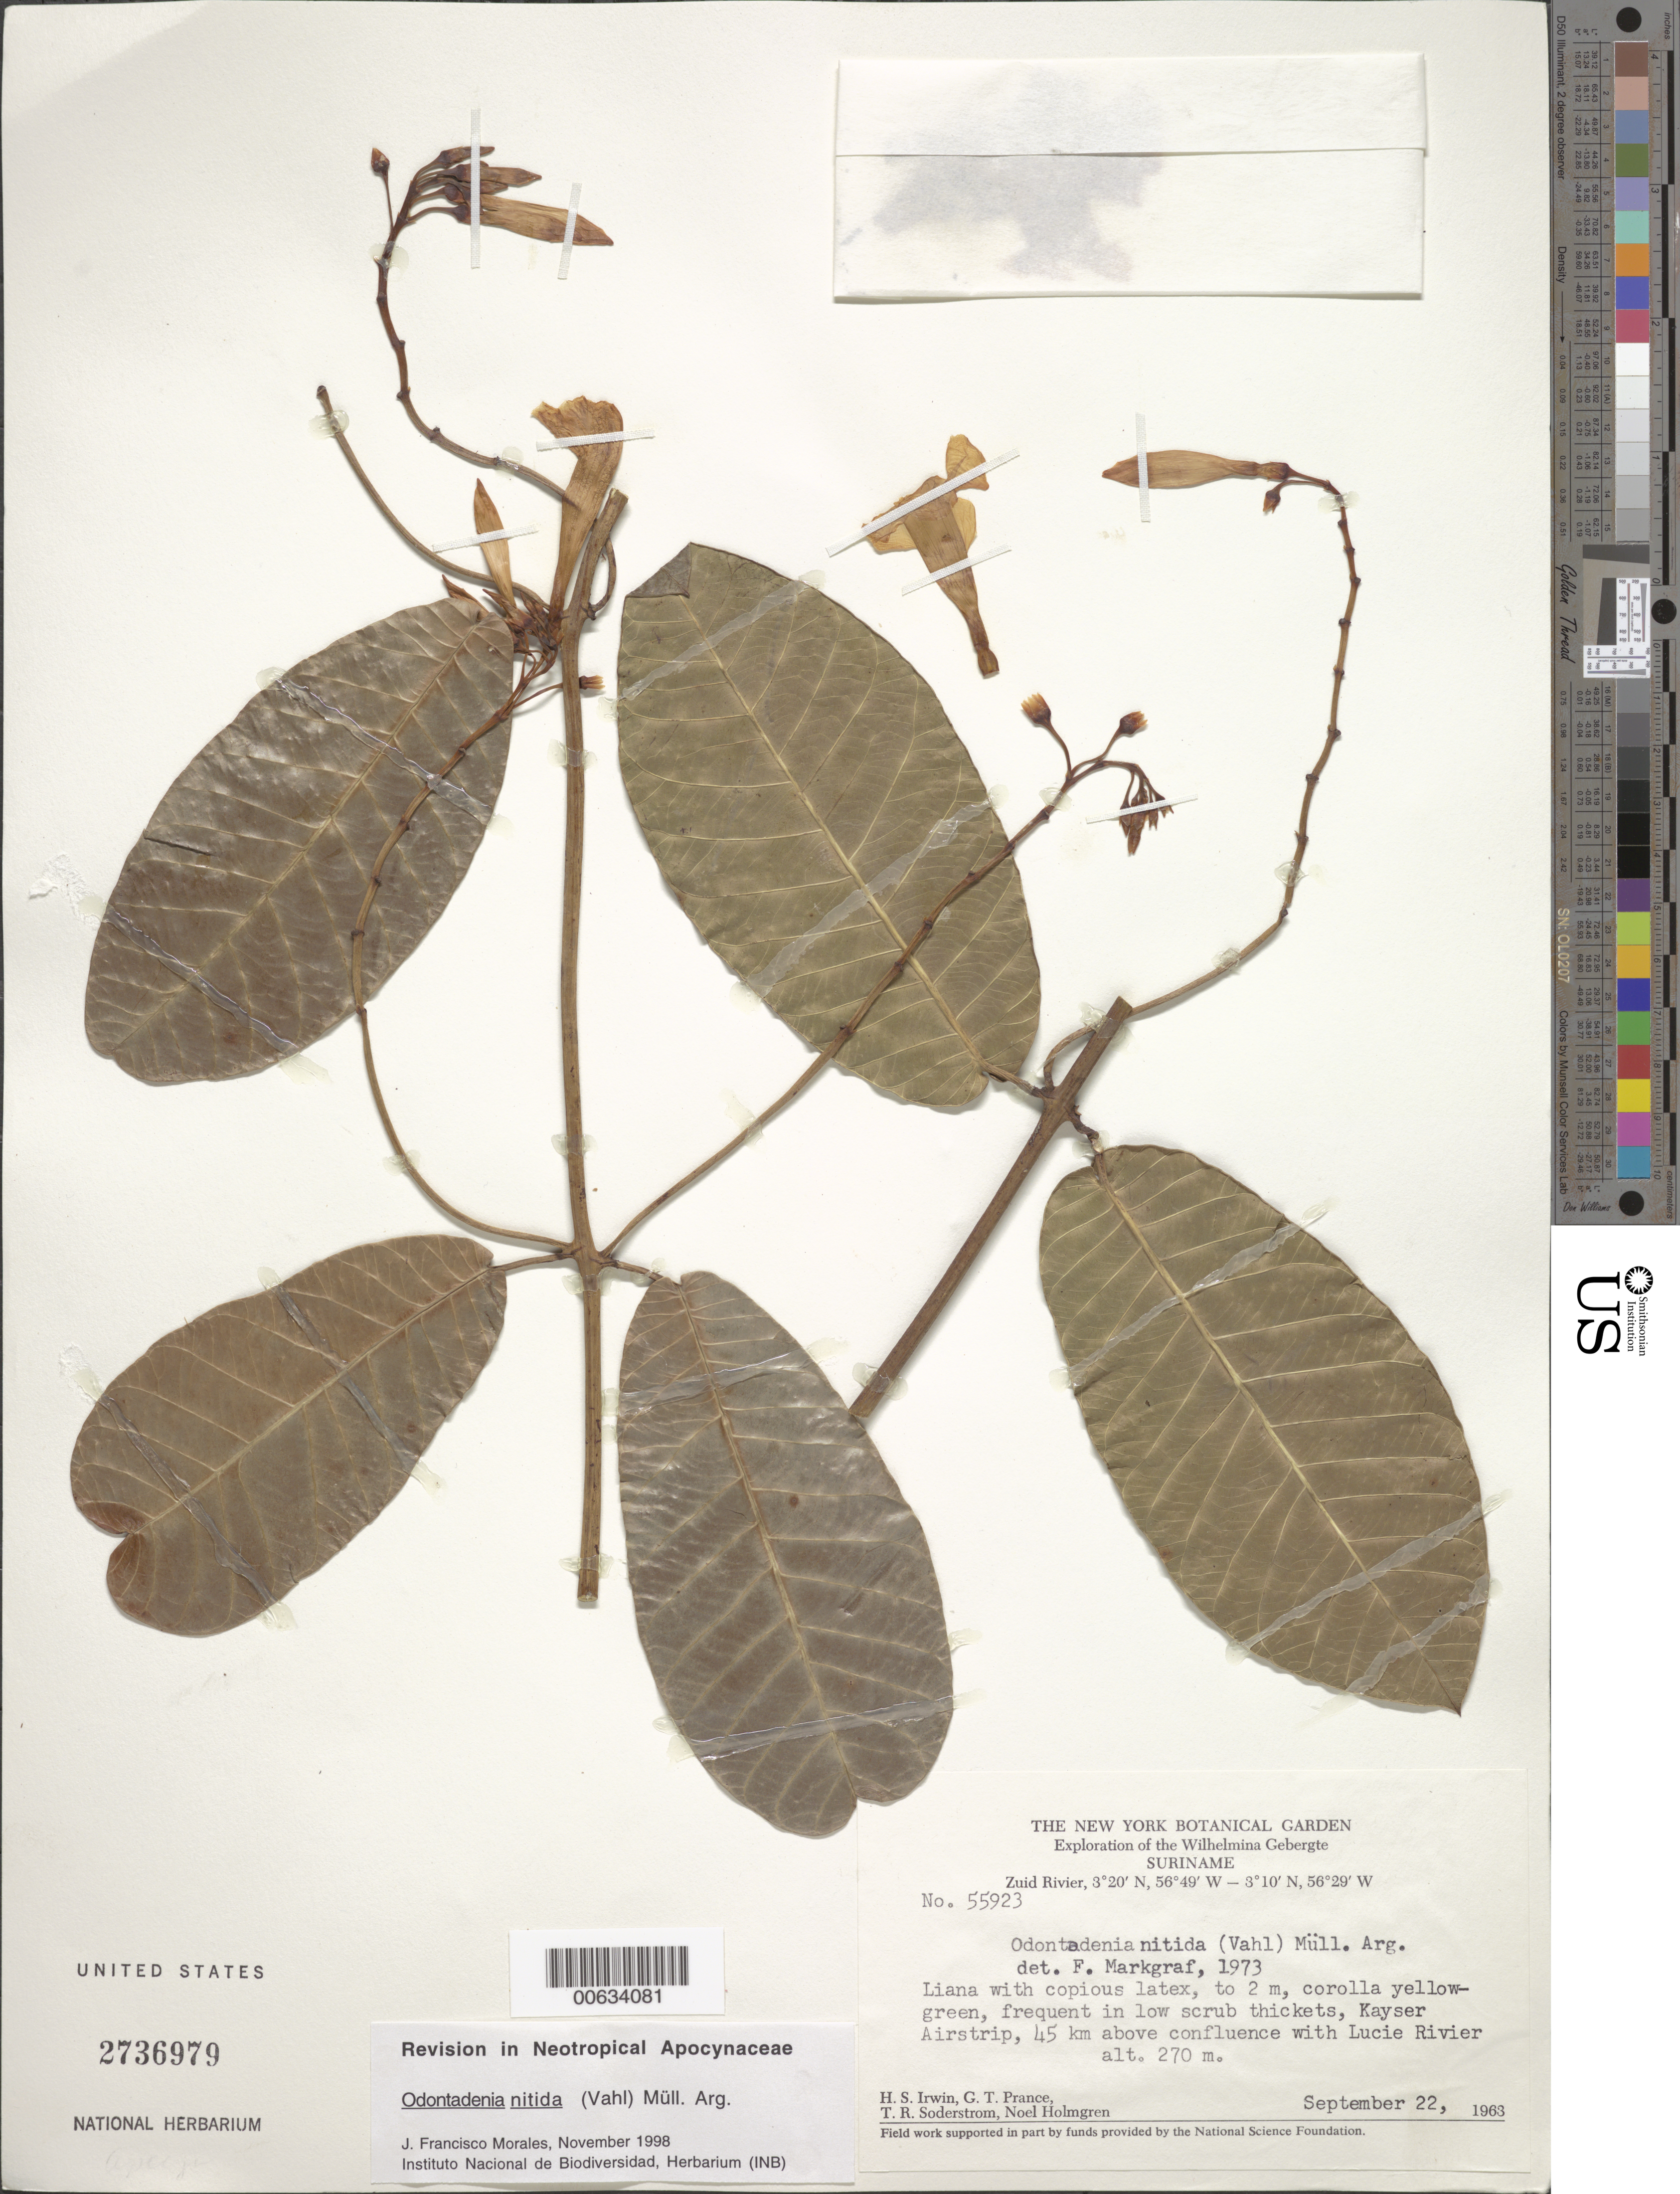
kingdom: Plantae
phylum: Tracheophyta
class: Magnoliopsida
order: Gentianales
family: Apocynaceae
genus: Odontadenia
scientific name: Odontadenia nitida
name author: (Vahl) Müll. Arg.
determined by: Morales, J. F.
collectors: H. Irwin, G. T. Prance, T. R. Soderstrom & N. H. Holmgren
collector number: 55923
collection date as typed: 22-Sep-63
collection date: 1963-09-22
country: Suriname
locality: Kayser Airstrip, Zuid R., 45 km above confl. with Lucie R., Wilhelmina Gebergte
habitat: Low scrub thickets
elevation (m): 270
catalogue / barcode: US 2736979